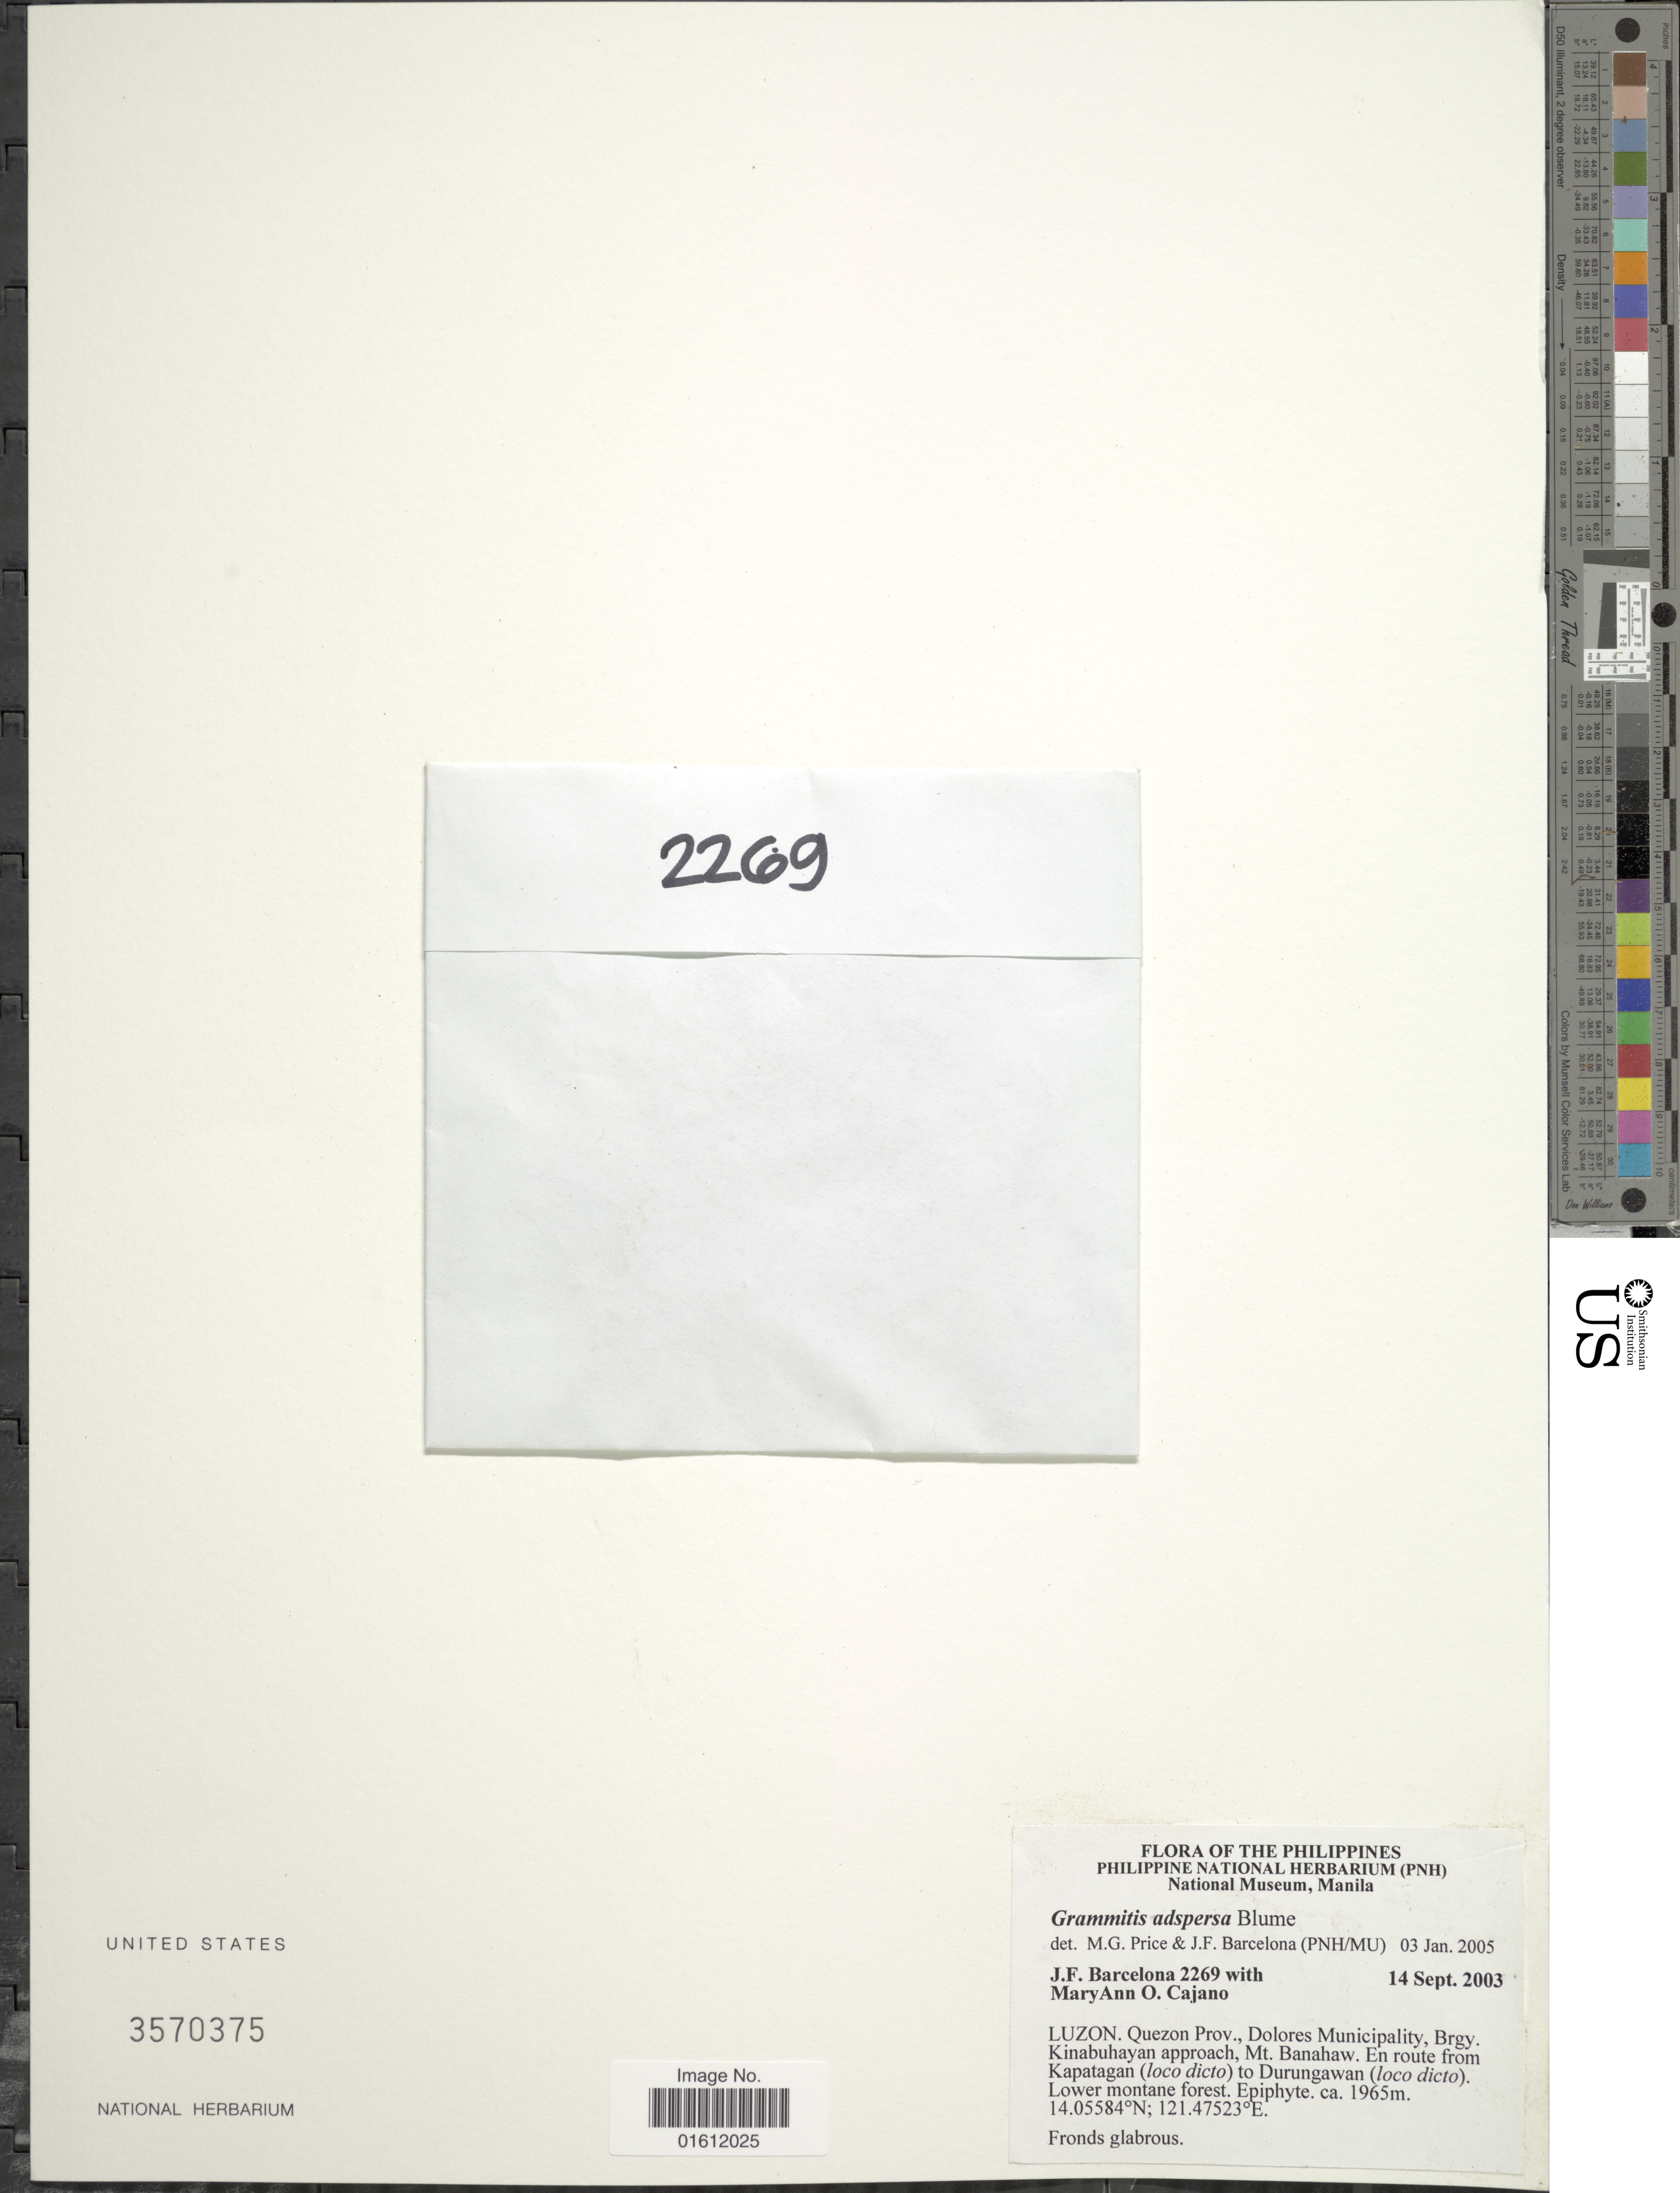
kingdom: Plantae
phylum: Tracheophyta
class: Polypodiopsida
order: Polypodiales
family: Polypodiaceae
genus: Oreogrammitis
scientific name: Oreogrammitis adspersa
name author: (Blume) Parris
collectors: J. F. Barcelona & M. Cajano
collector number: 2269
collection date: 2003-09-14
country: Philippines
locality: Luzon. Quezon Prov., Dolores Municipality, Brgy. Kinabuhayan approach, Mt Banahaw. En route from Kapatagan (loco dicto) to Durungawan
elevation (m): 1965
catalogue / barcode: US 3570375